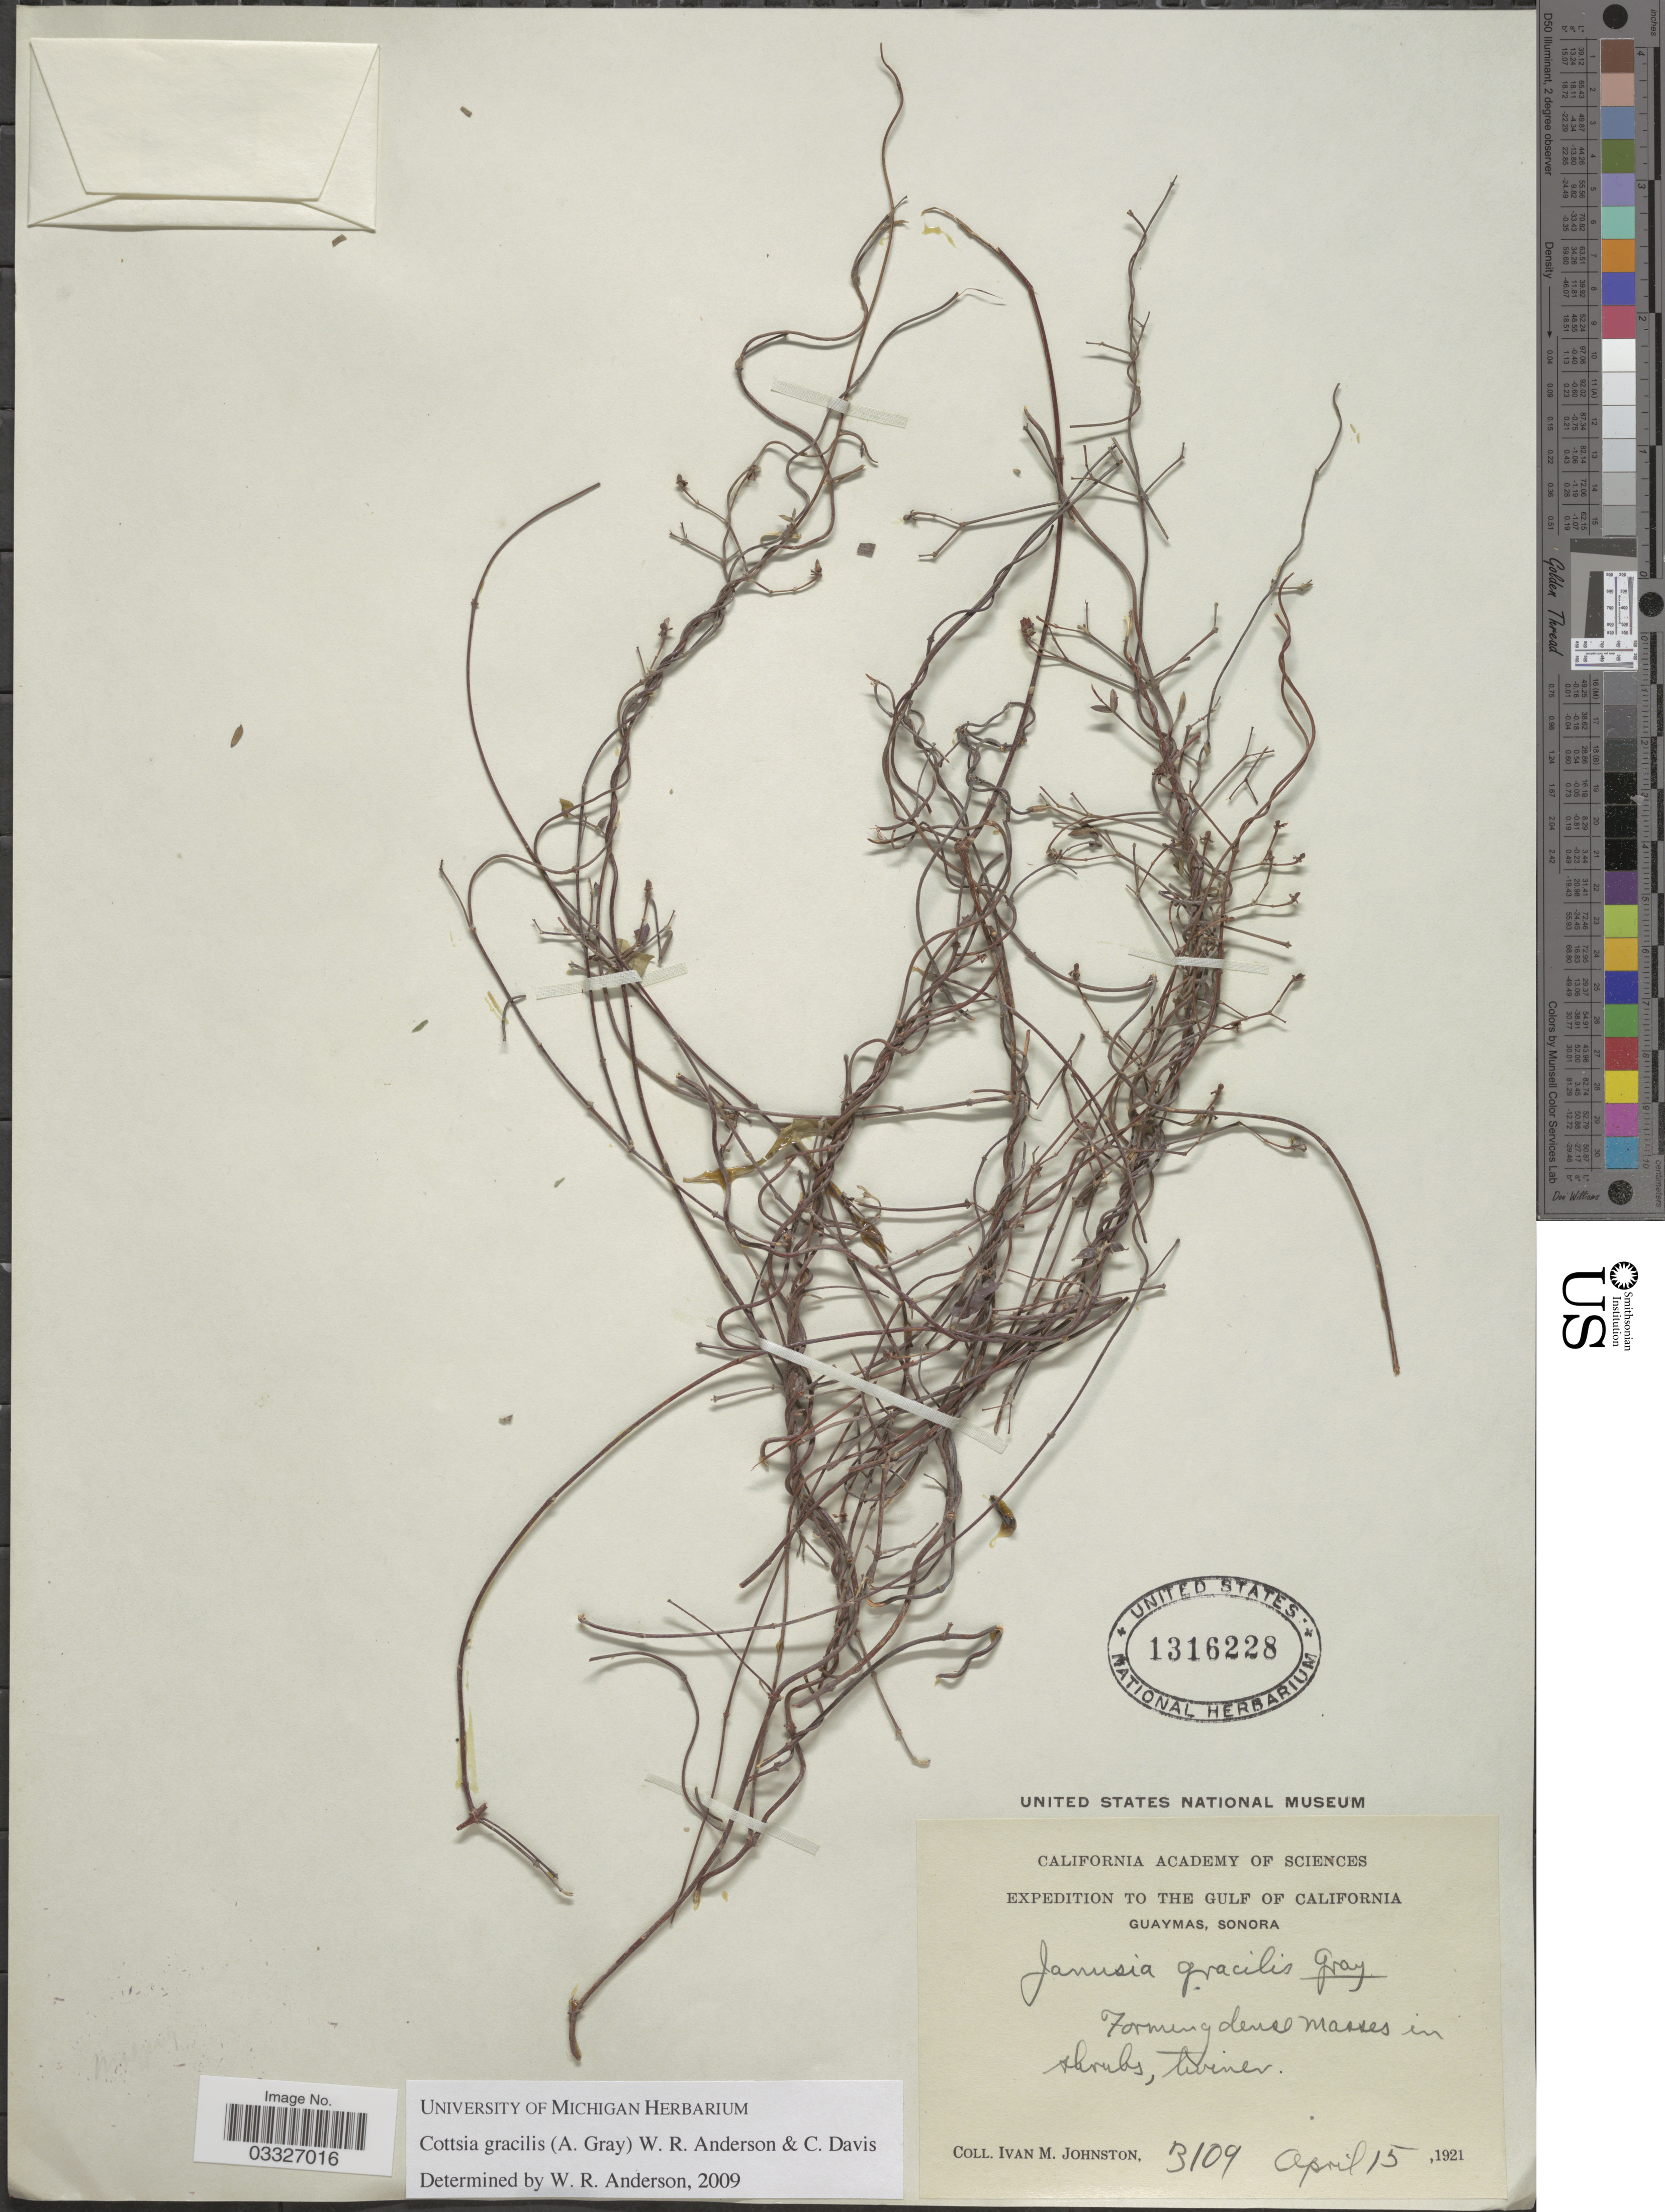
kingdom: Plantae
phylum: Tracheophyta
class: Magnoliopsida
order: Malpighiales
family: Malpighiaceae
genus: Cottsia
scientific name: Cottsia gracilis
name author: (A. Gray) W.R. Anderson & C. Davis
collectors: I.M. Johnston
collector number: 3109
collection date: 1921-04-15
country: Mexico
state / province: Sonora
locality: Gulf of California. Guaymas.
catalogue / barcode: US 1316228